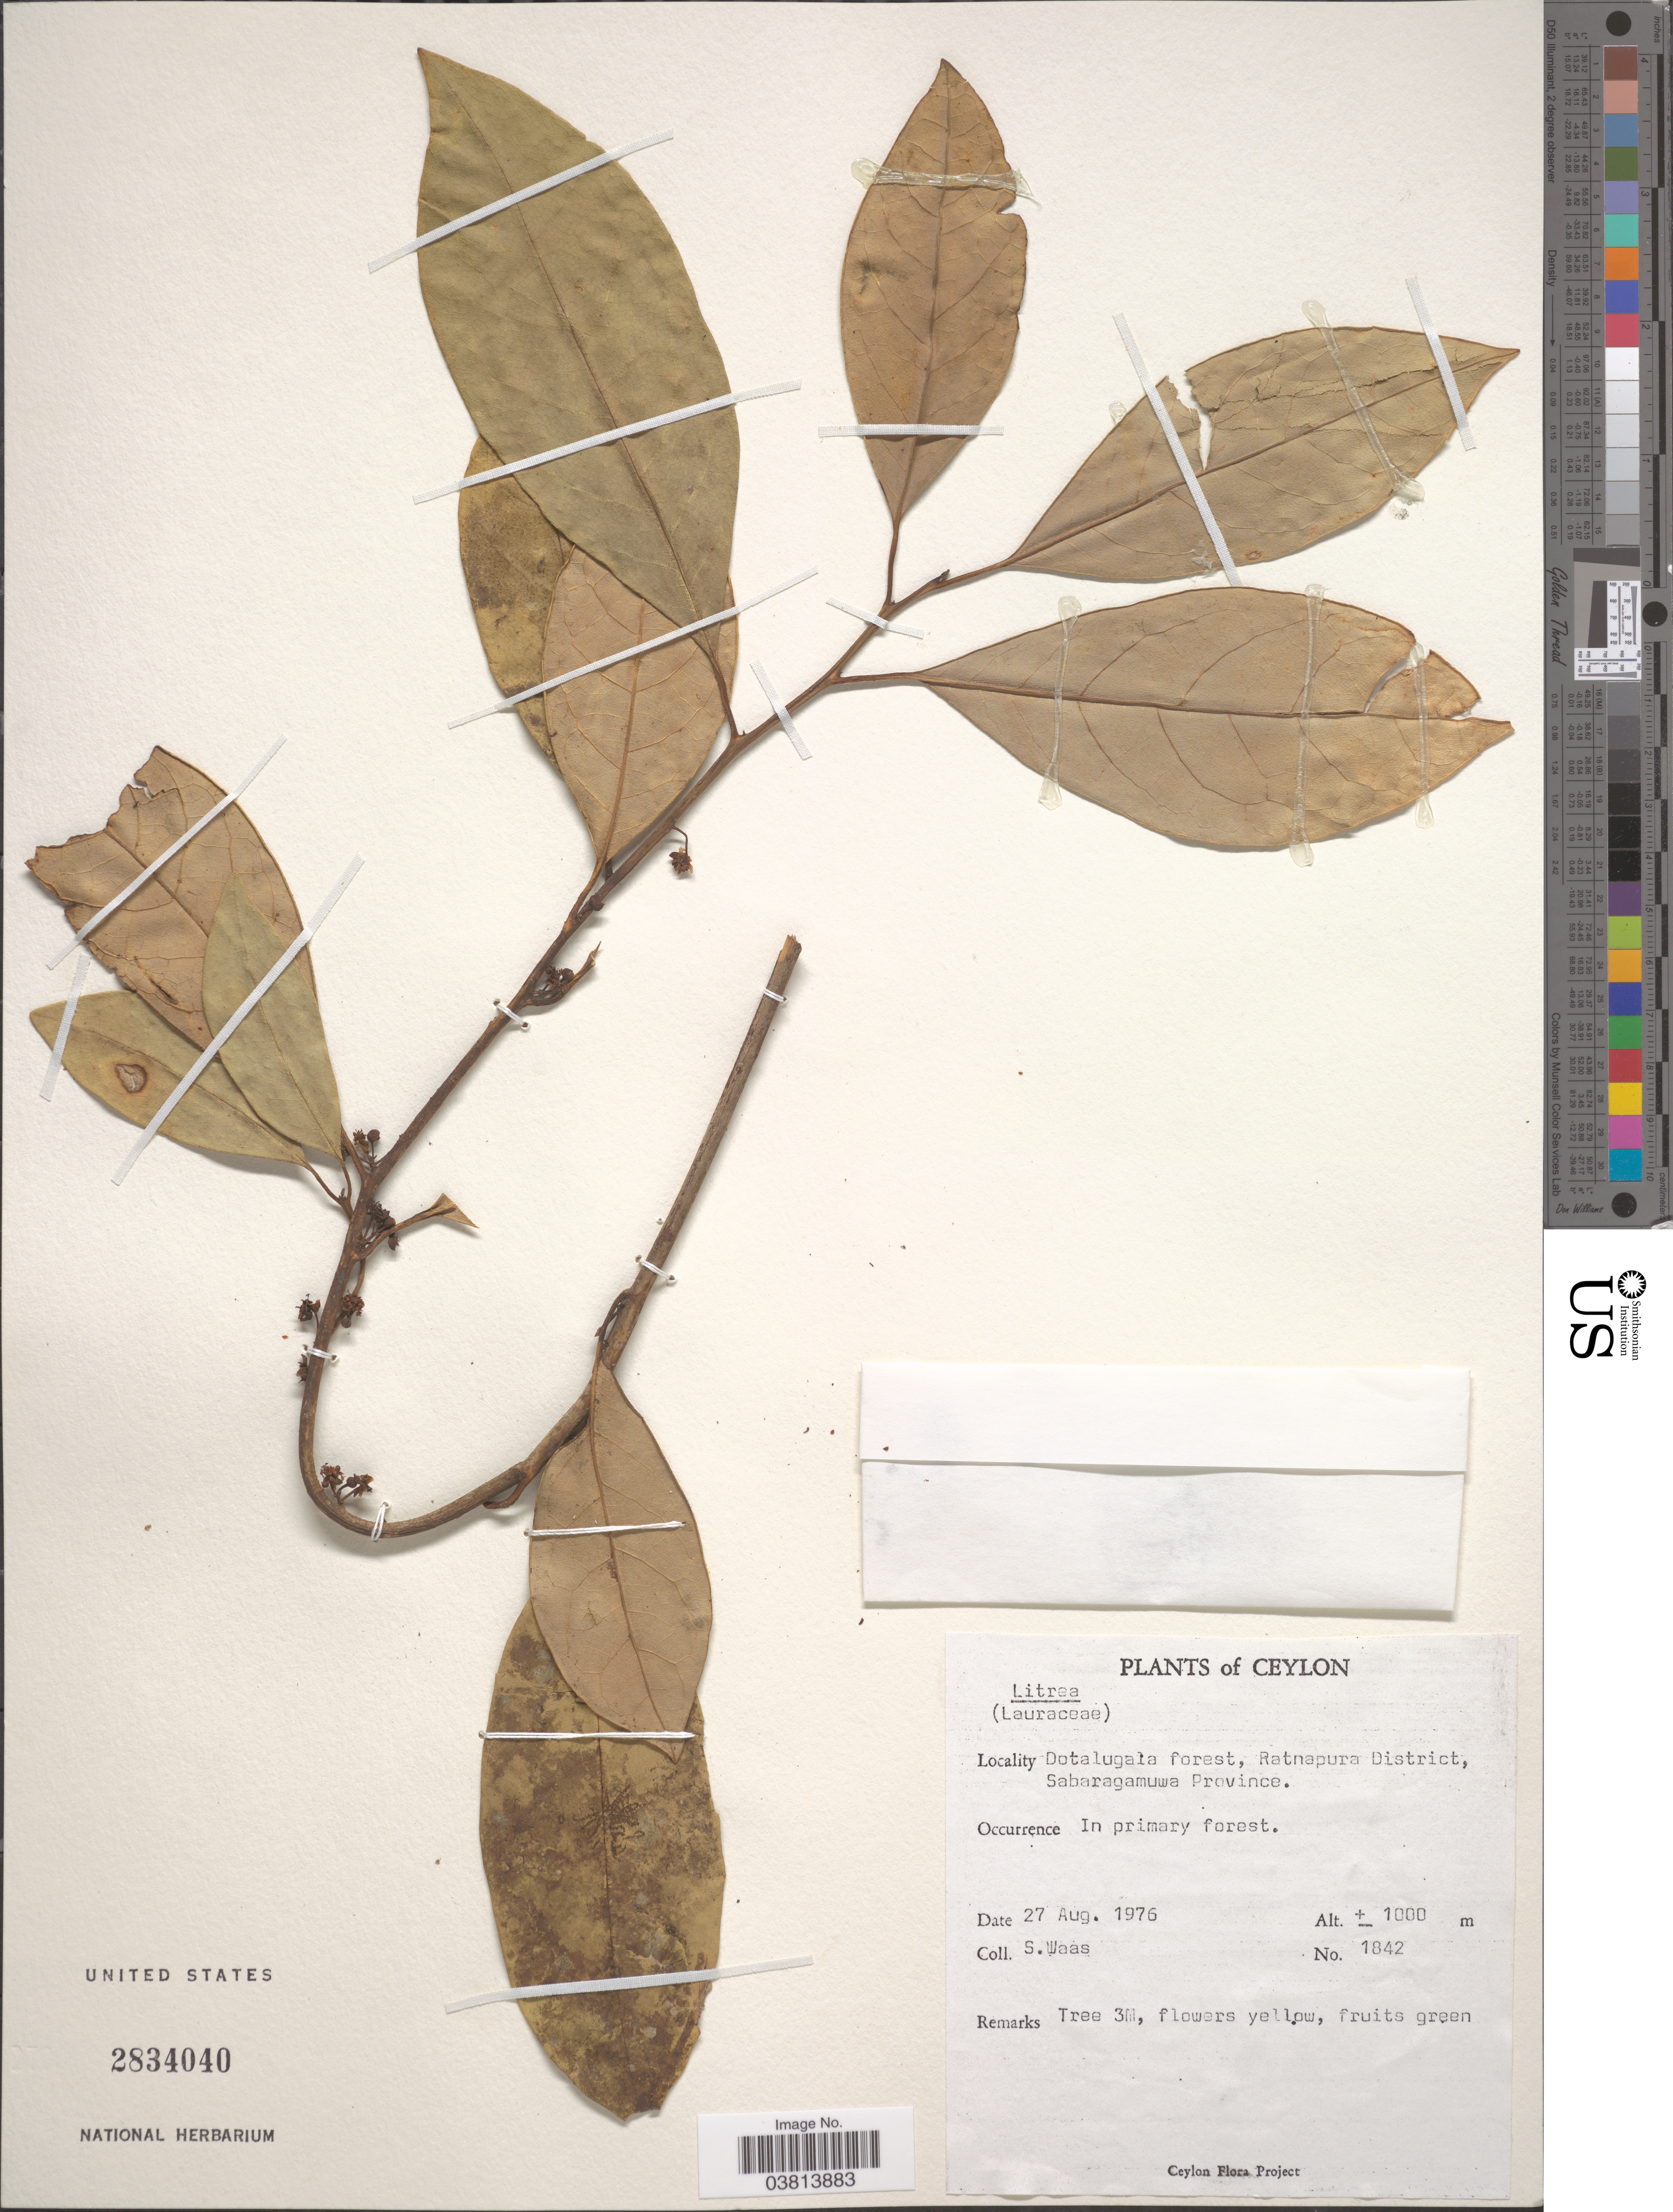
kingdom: Plantae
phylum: Tracheophyta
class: Magnoliopsida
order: Laurales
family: Lauraceae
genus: Litsea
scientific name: Litsea sp.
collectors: S. Waas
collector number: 1842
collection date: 1976-08-27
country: Sri Lanka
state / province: Sabaragamuwa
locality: Ceylon. Dotalugala forest, Ratnapura District.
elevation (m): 1000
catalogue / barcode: US 2834040